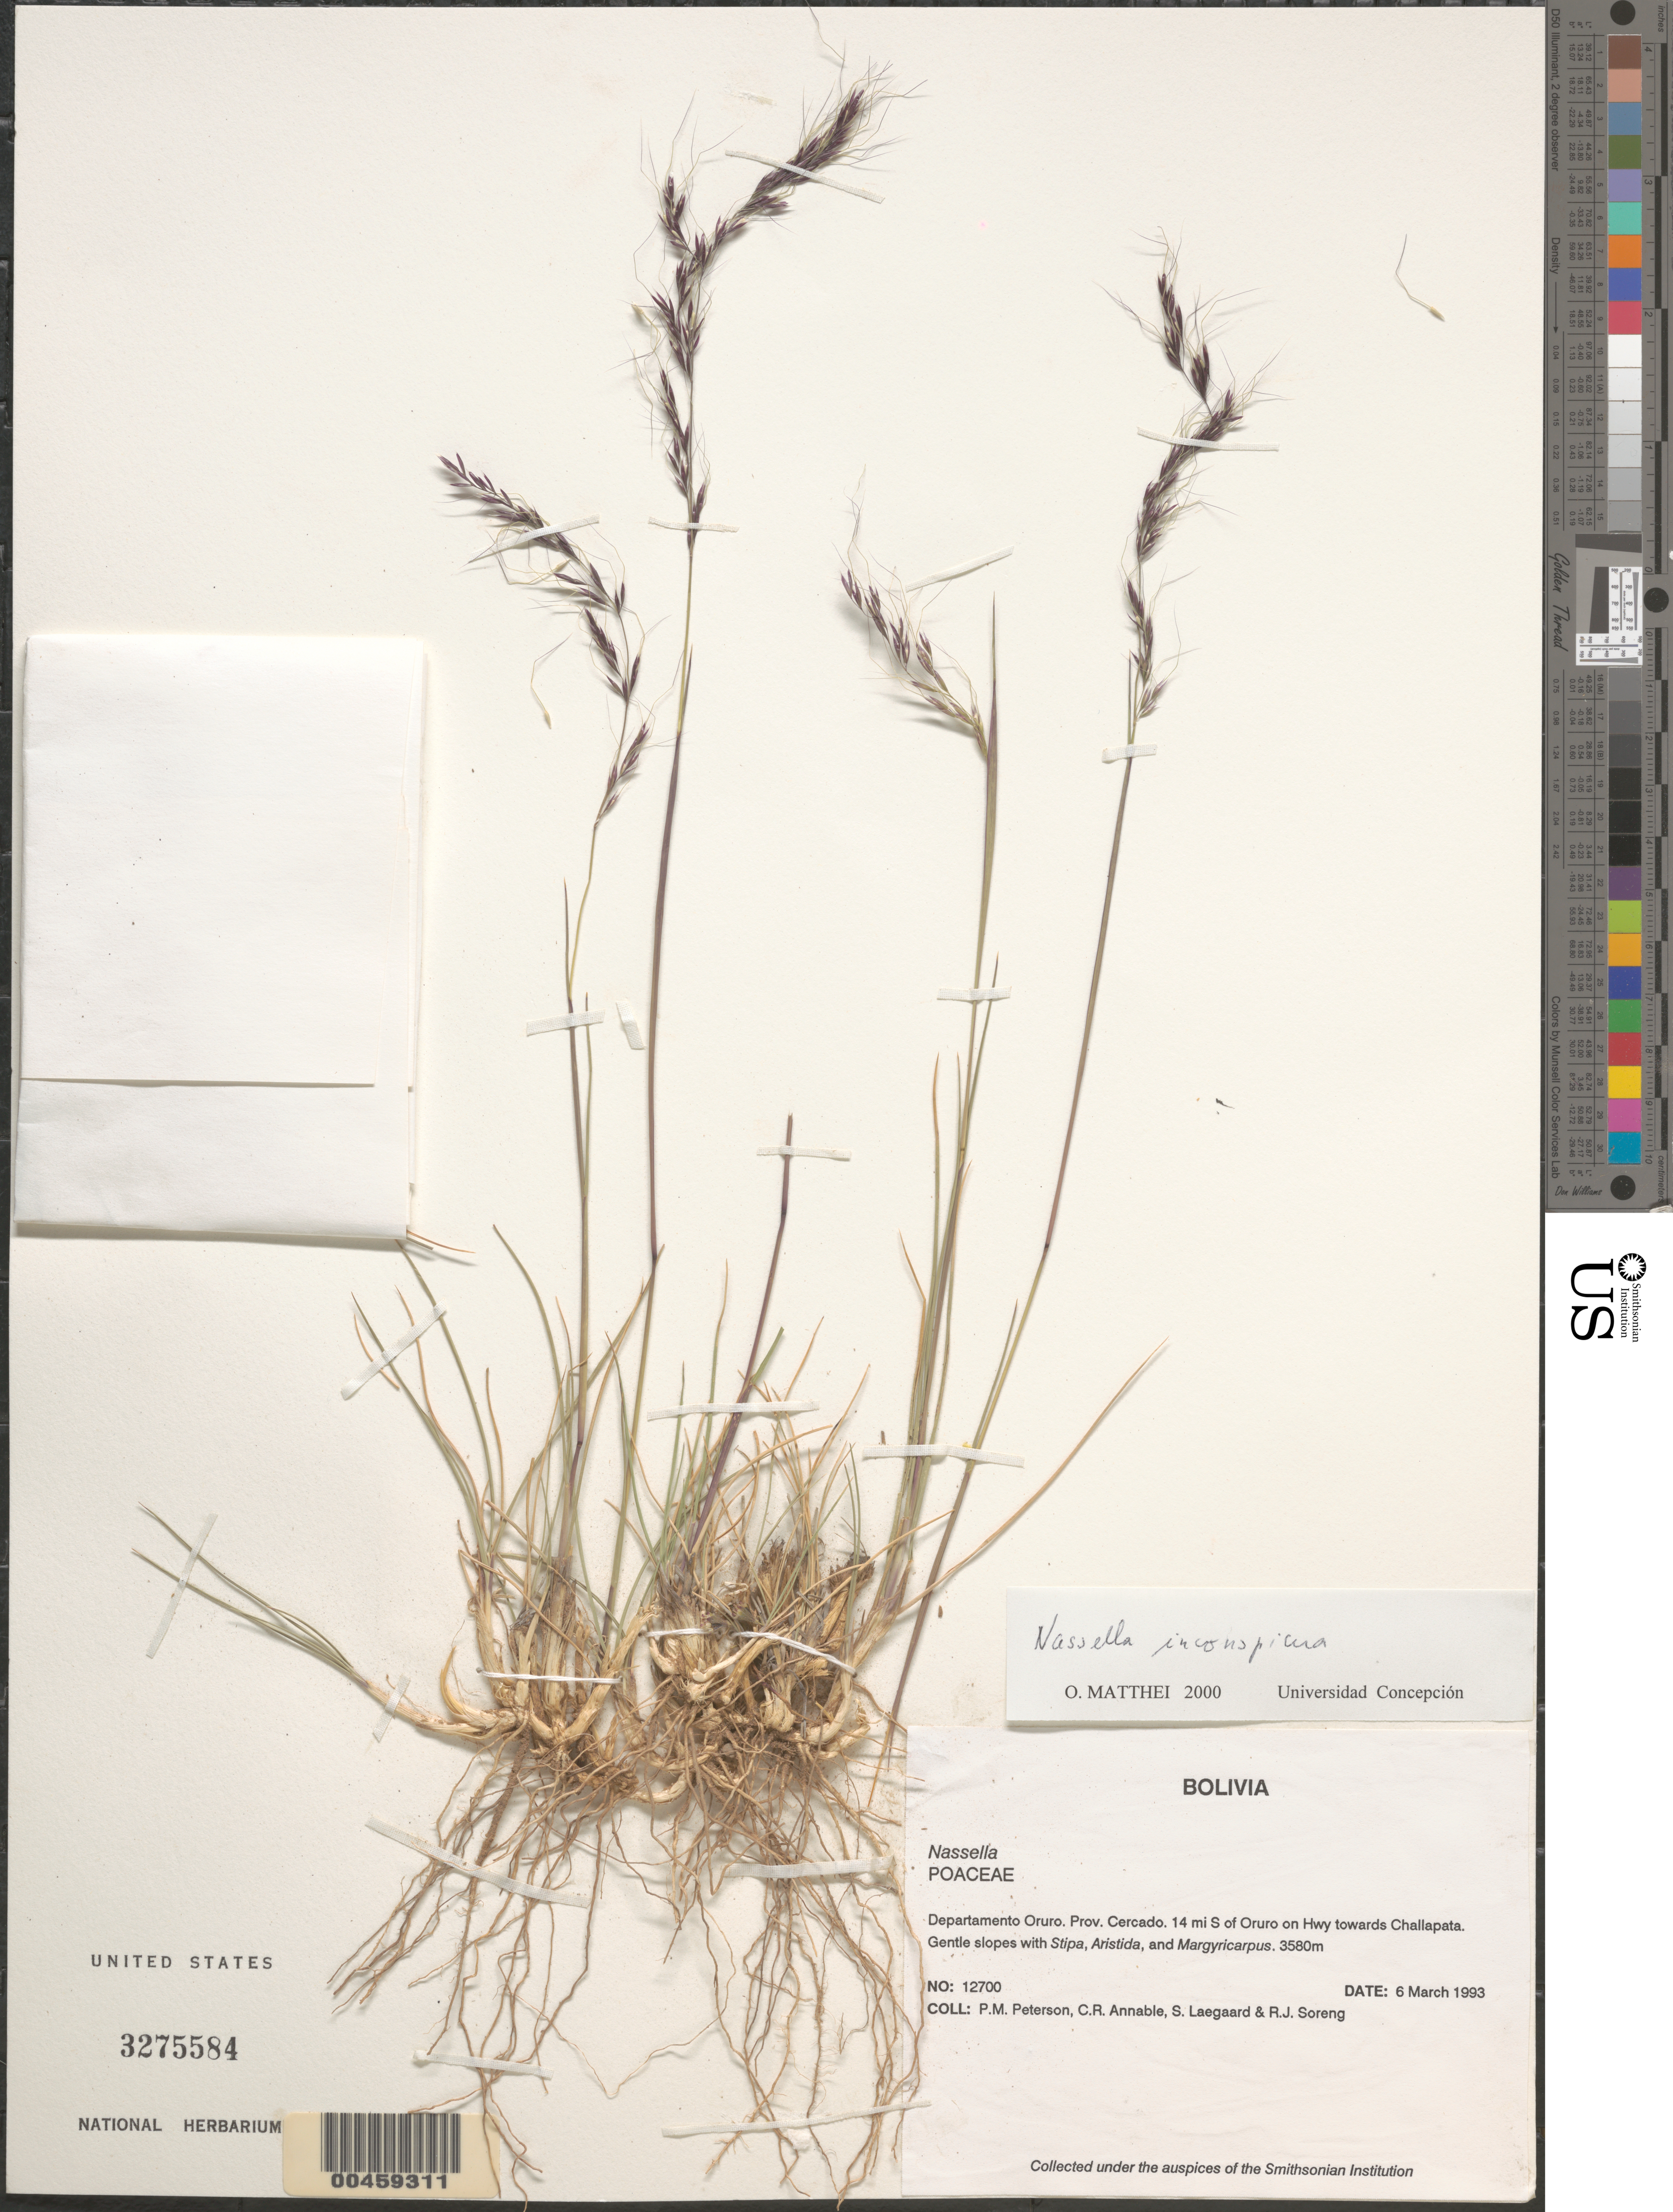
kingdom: Plantae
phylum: Tracheophyta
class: Liliopsida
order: Poales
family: Poaceae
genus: Nassella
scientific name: Nassella sp.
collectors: P. M. Peterson, C. R. Annable, S. Lægaard & R. J. Soreng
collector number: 12700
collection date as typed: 06 Mar 1993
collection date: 1993-03-06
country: Bolivia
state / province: Oruro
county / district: Cercado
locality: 14 mi S of Oruro on Hwy towards Challapata.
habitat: Gentle slopes with Stipa, Aristida, and Margyricarpus.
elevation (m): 3580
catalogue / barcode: US 3275584